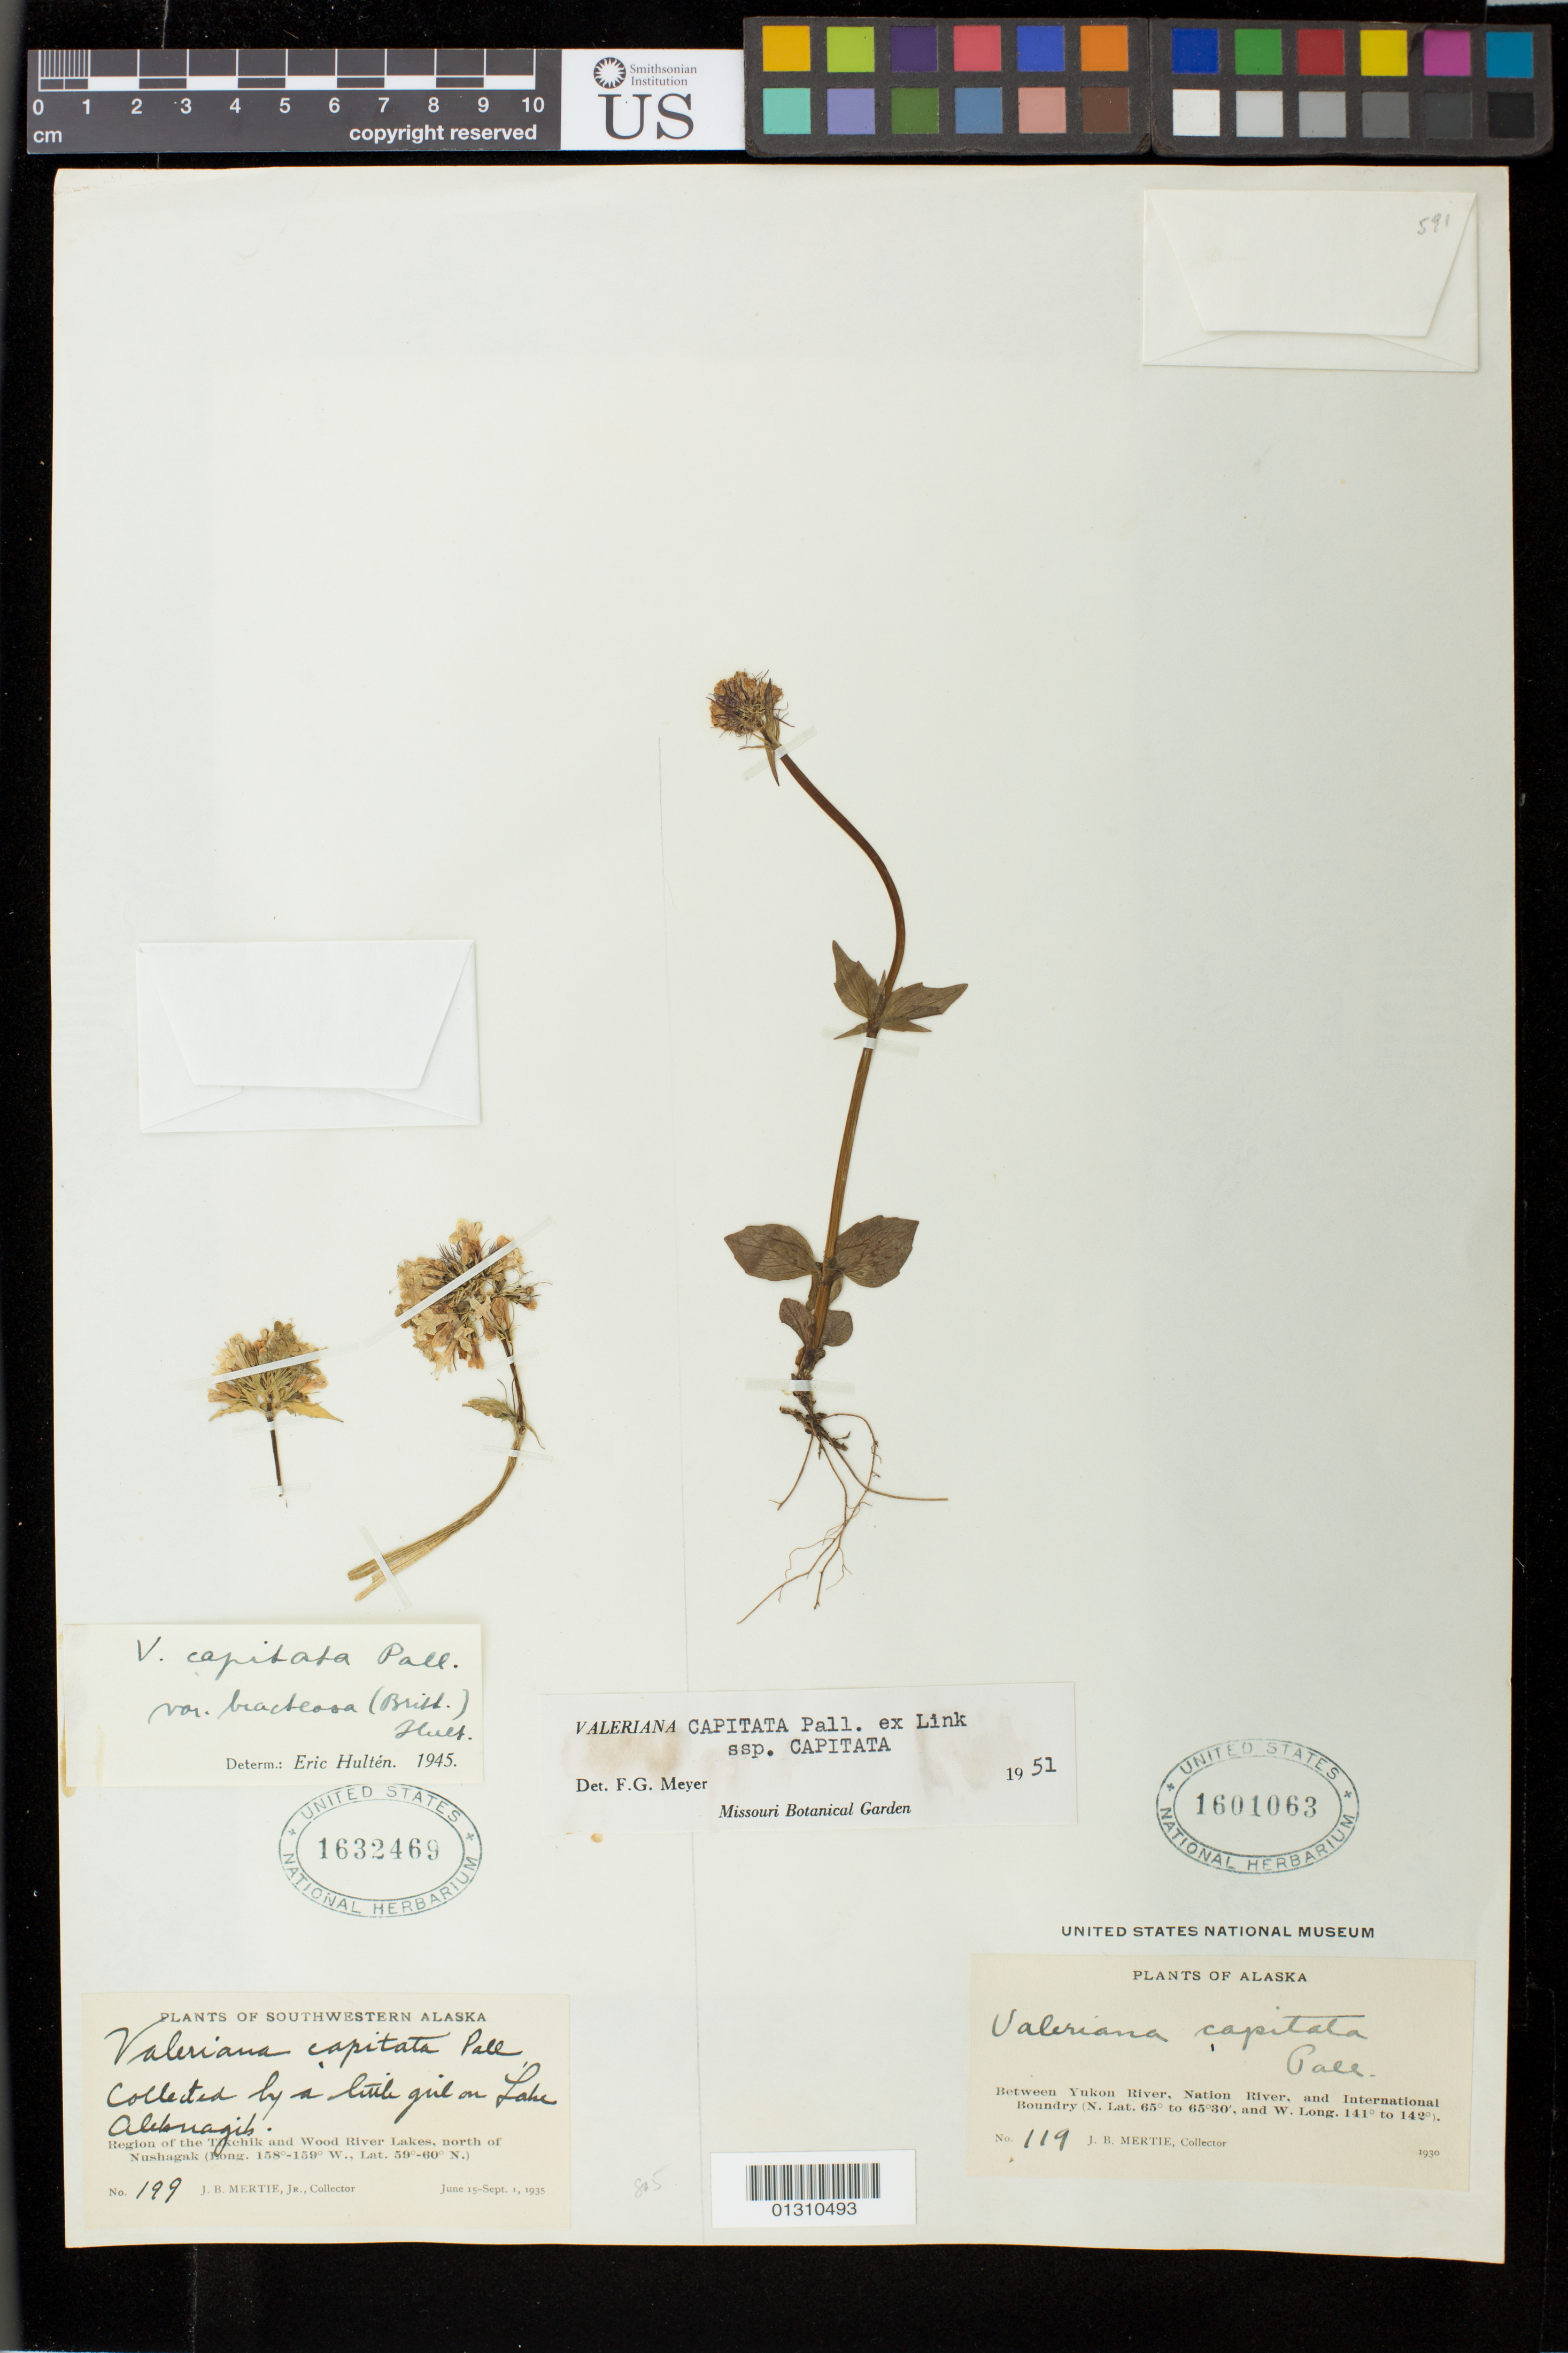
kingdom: Plantae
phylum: Tracheophyta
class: Magnoliopsida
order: Dipsacales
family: Caprifoliaceae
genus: Valeriana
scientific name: Valeriana capitata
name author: Link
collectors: J. Mertie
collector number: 119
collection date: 1930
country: United States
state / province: Alaska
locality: Between Yukon River, Nation River, and International Boundary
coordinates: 65 00-30 N, 141-142 W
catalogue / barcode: US 1601063